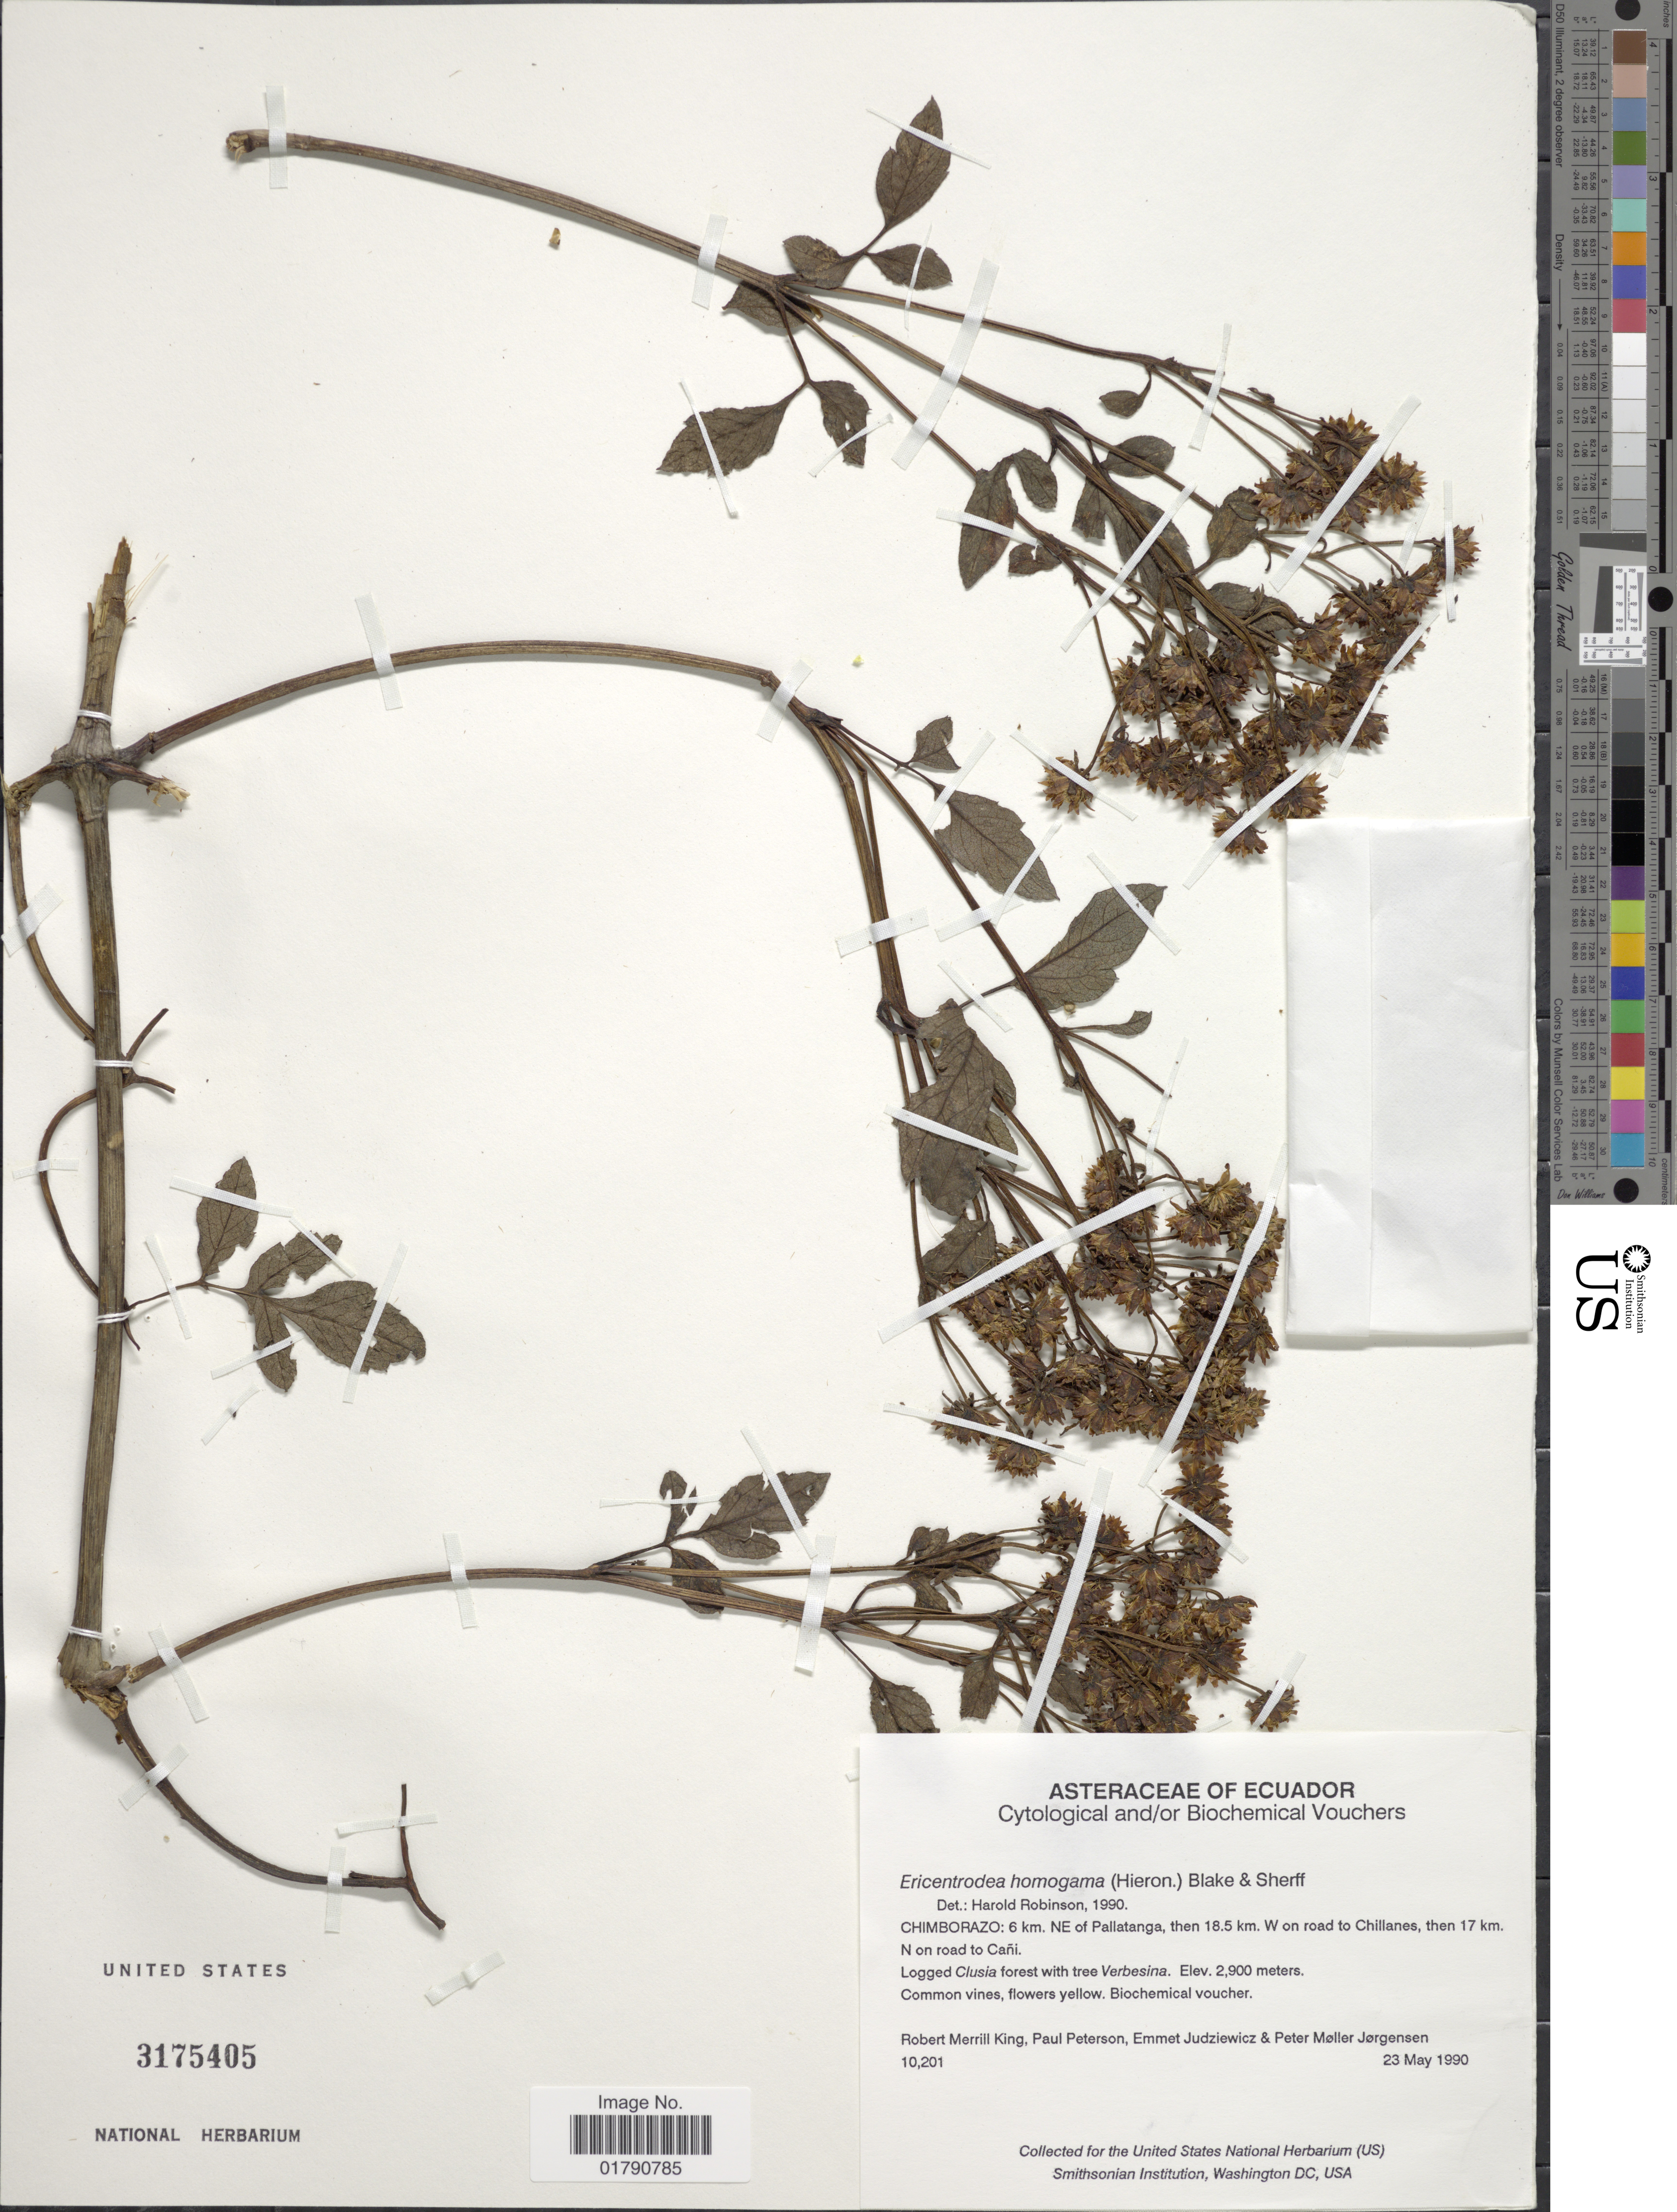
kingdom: Plantae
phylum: Tracheophyta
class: Magnoliopsida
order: Asterales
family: Asteraceae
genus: Ericentrodea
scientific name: Ericentrodea homogama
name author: (Hieron.) S.F. Blake & Sherff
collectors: R. M. King, P. M. Peterson, E. Judziewicz & P. M. Jørgensen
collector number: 10201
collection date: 1990-05-23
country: Ecuador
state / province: Chimborazo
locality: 6 km NE of Pallatanga, then 18.5 km W on road to Chillanes, then 17 km N on road to Cani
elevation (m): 2900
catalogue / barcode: US 3175405